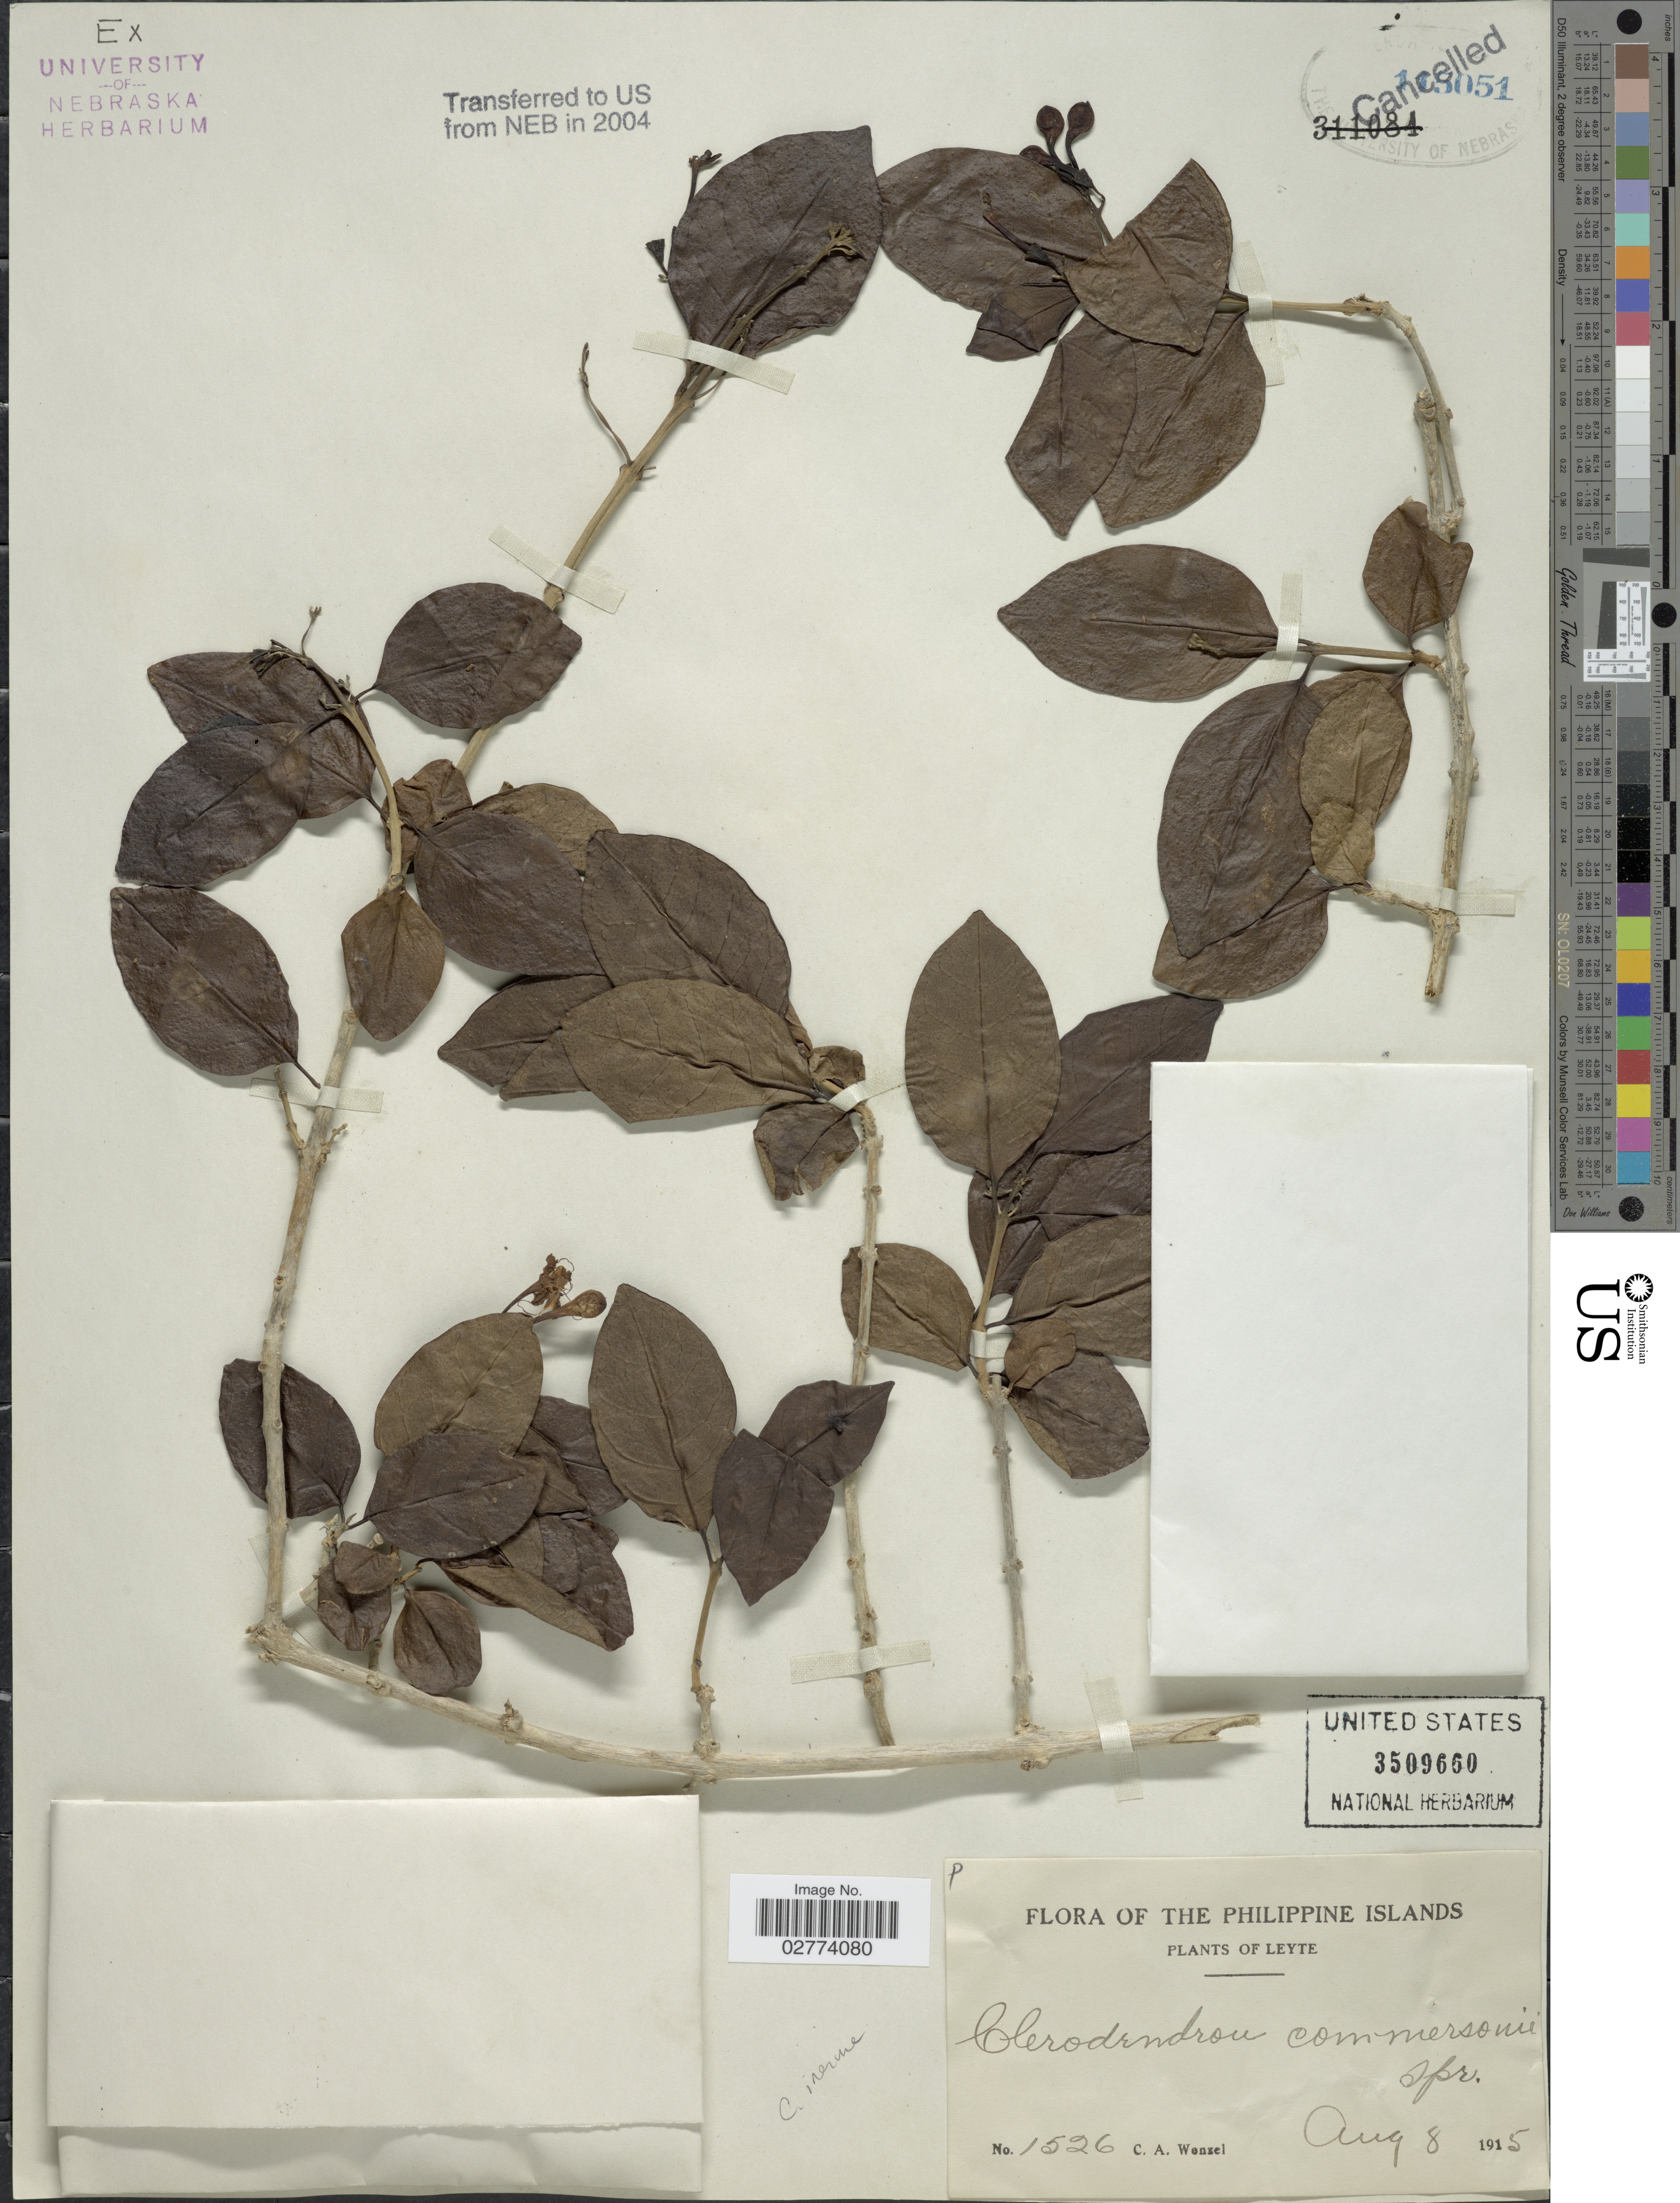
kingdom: Plantae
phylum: Tracheophyta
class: Magnoliopsida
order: Lamiales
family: Lamiaceae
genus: Clerodendrum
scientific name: Clerodendrum inerme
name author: (L.) Gaertn.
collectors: C. Wenzel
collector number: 1526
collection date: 1915-08-08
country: Philippines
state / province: Eastern Visayas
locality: Leyte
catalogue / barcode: US 3509660